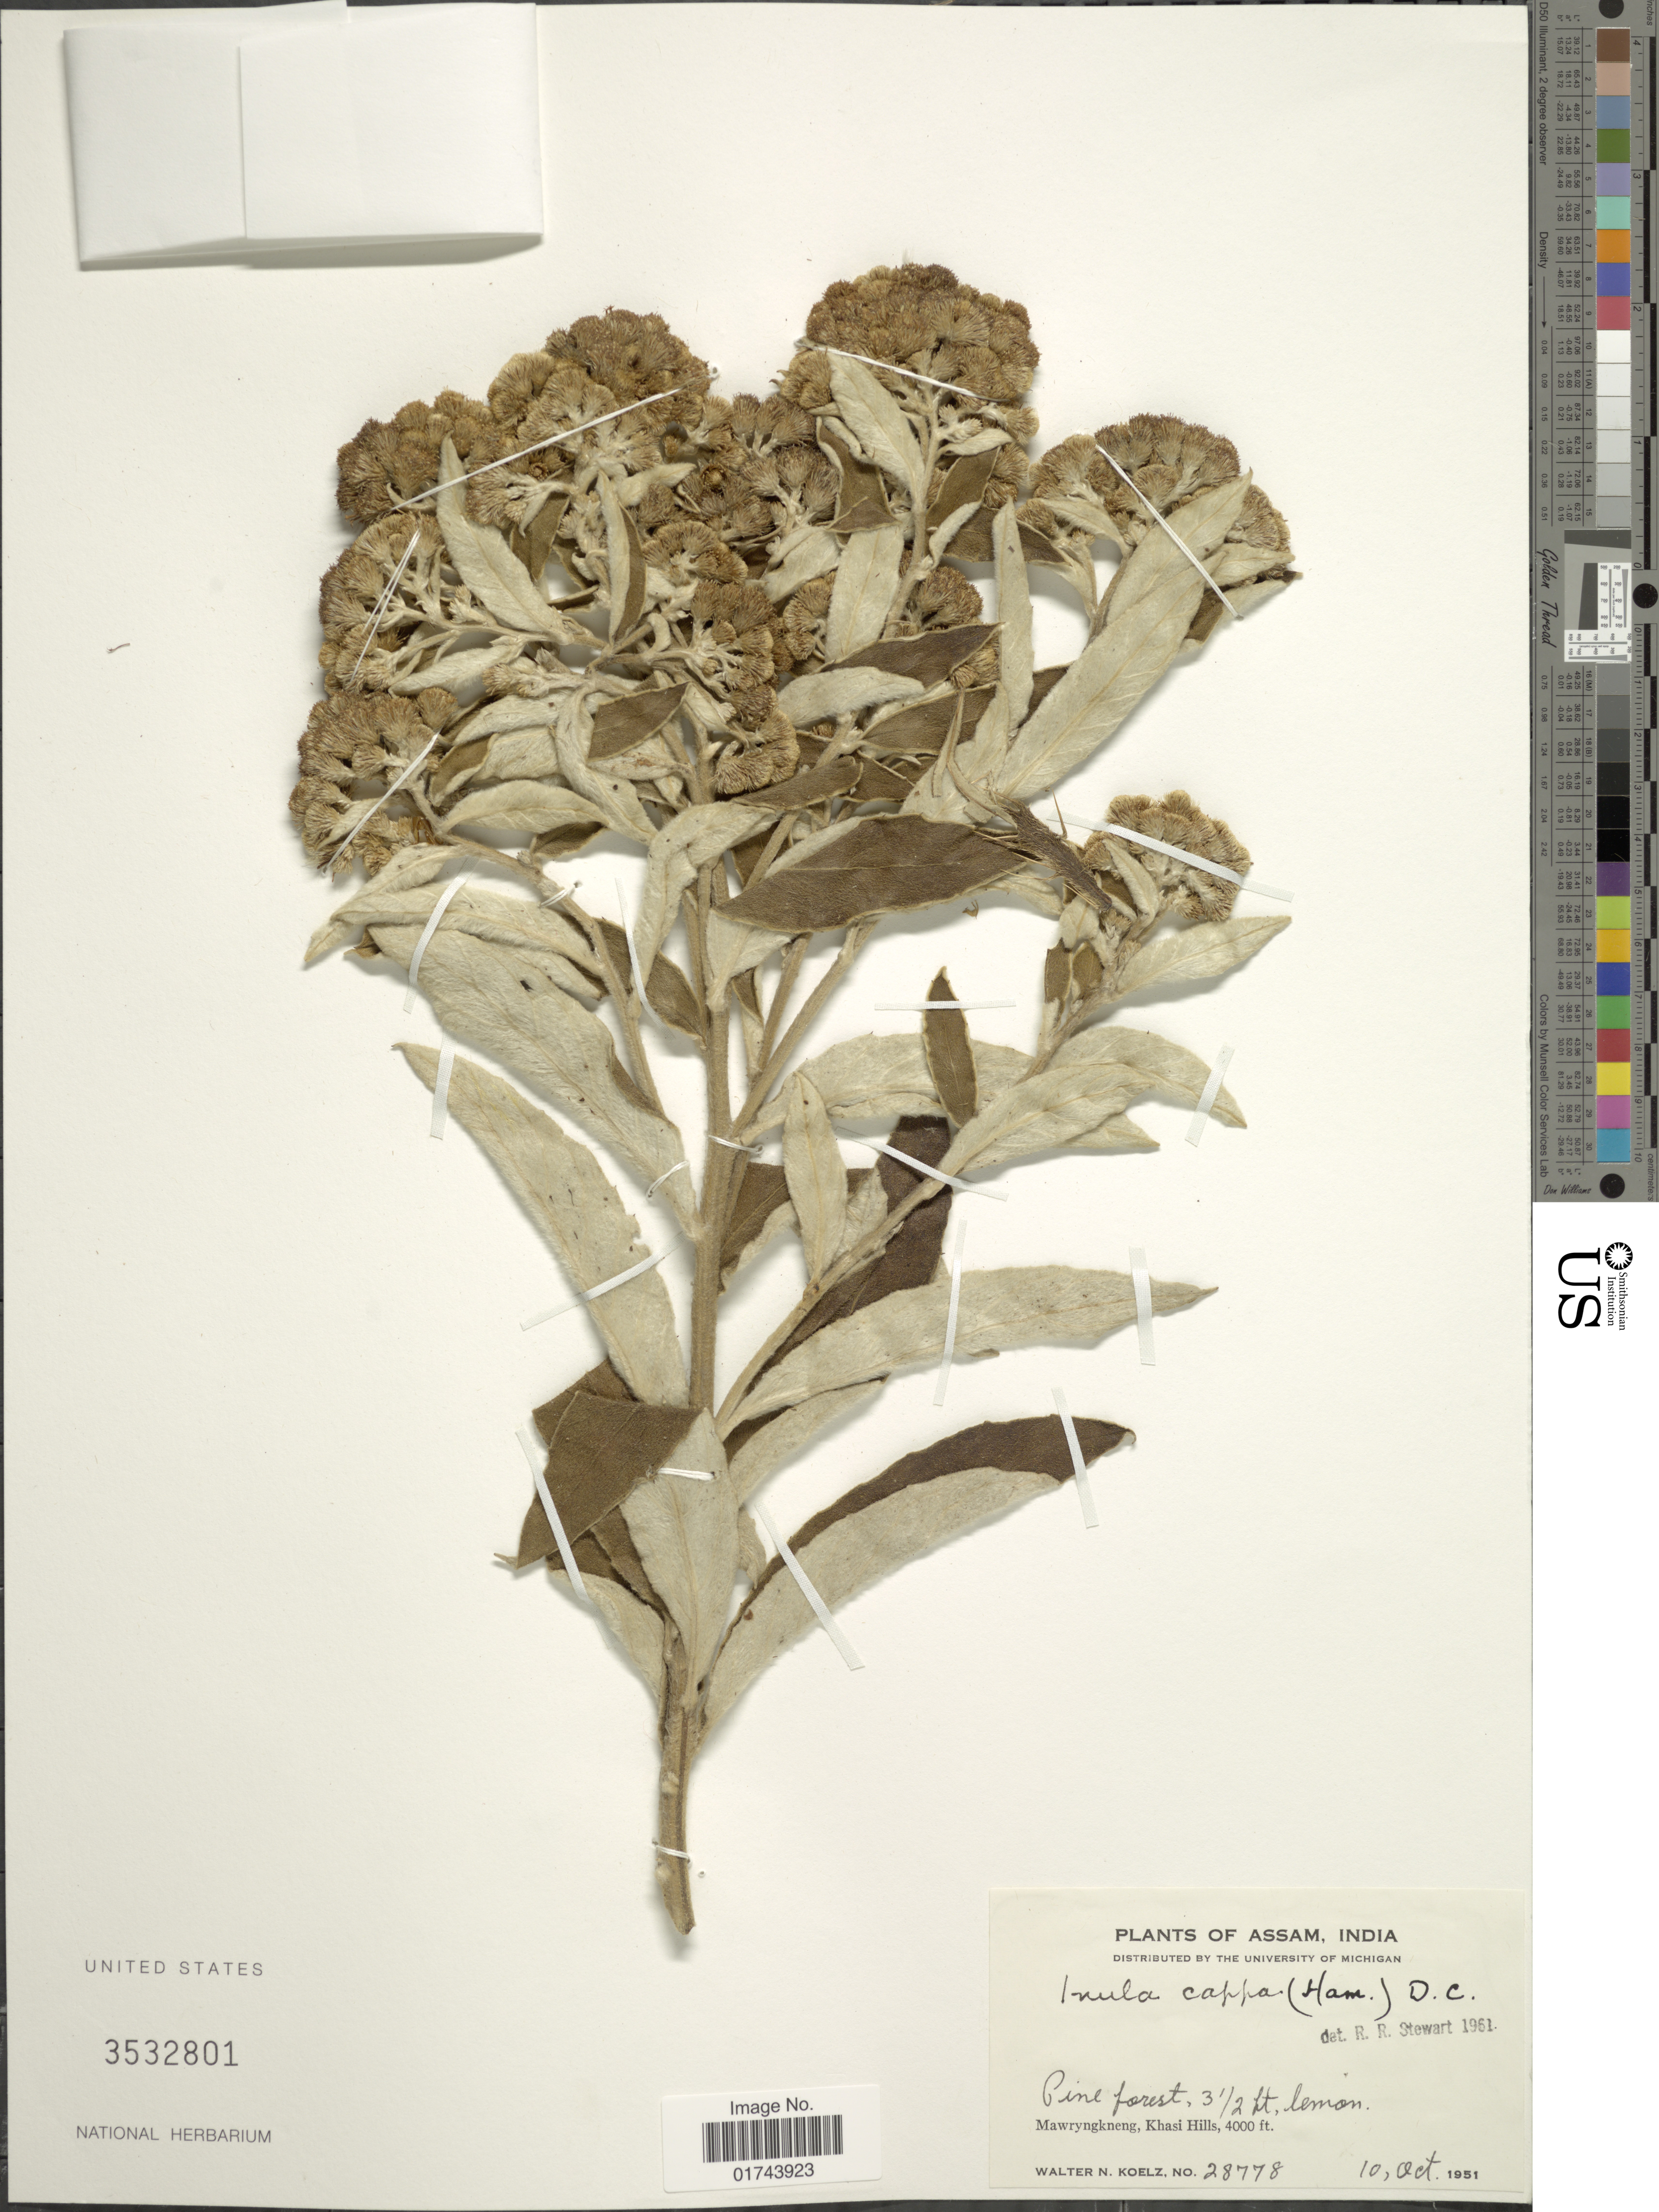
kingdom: Plantae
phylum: Tracheophyta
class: Magnoliopsida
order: Asterales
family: Asteraceae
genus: Inula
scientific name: Inula cappa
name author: (Buch.-Ham. ex D. Don) DC.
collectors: W. N. Koelz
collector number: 28778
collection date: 1951-10-10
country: India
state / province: Meghalaya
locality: Mawrynkneng, Khasi Hills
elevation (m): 1219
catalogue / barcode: US 3532801